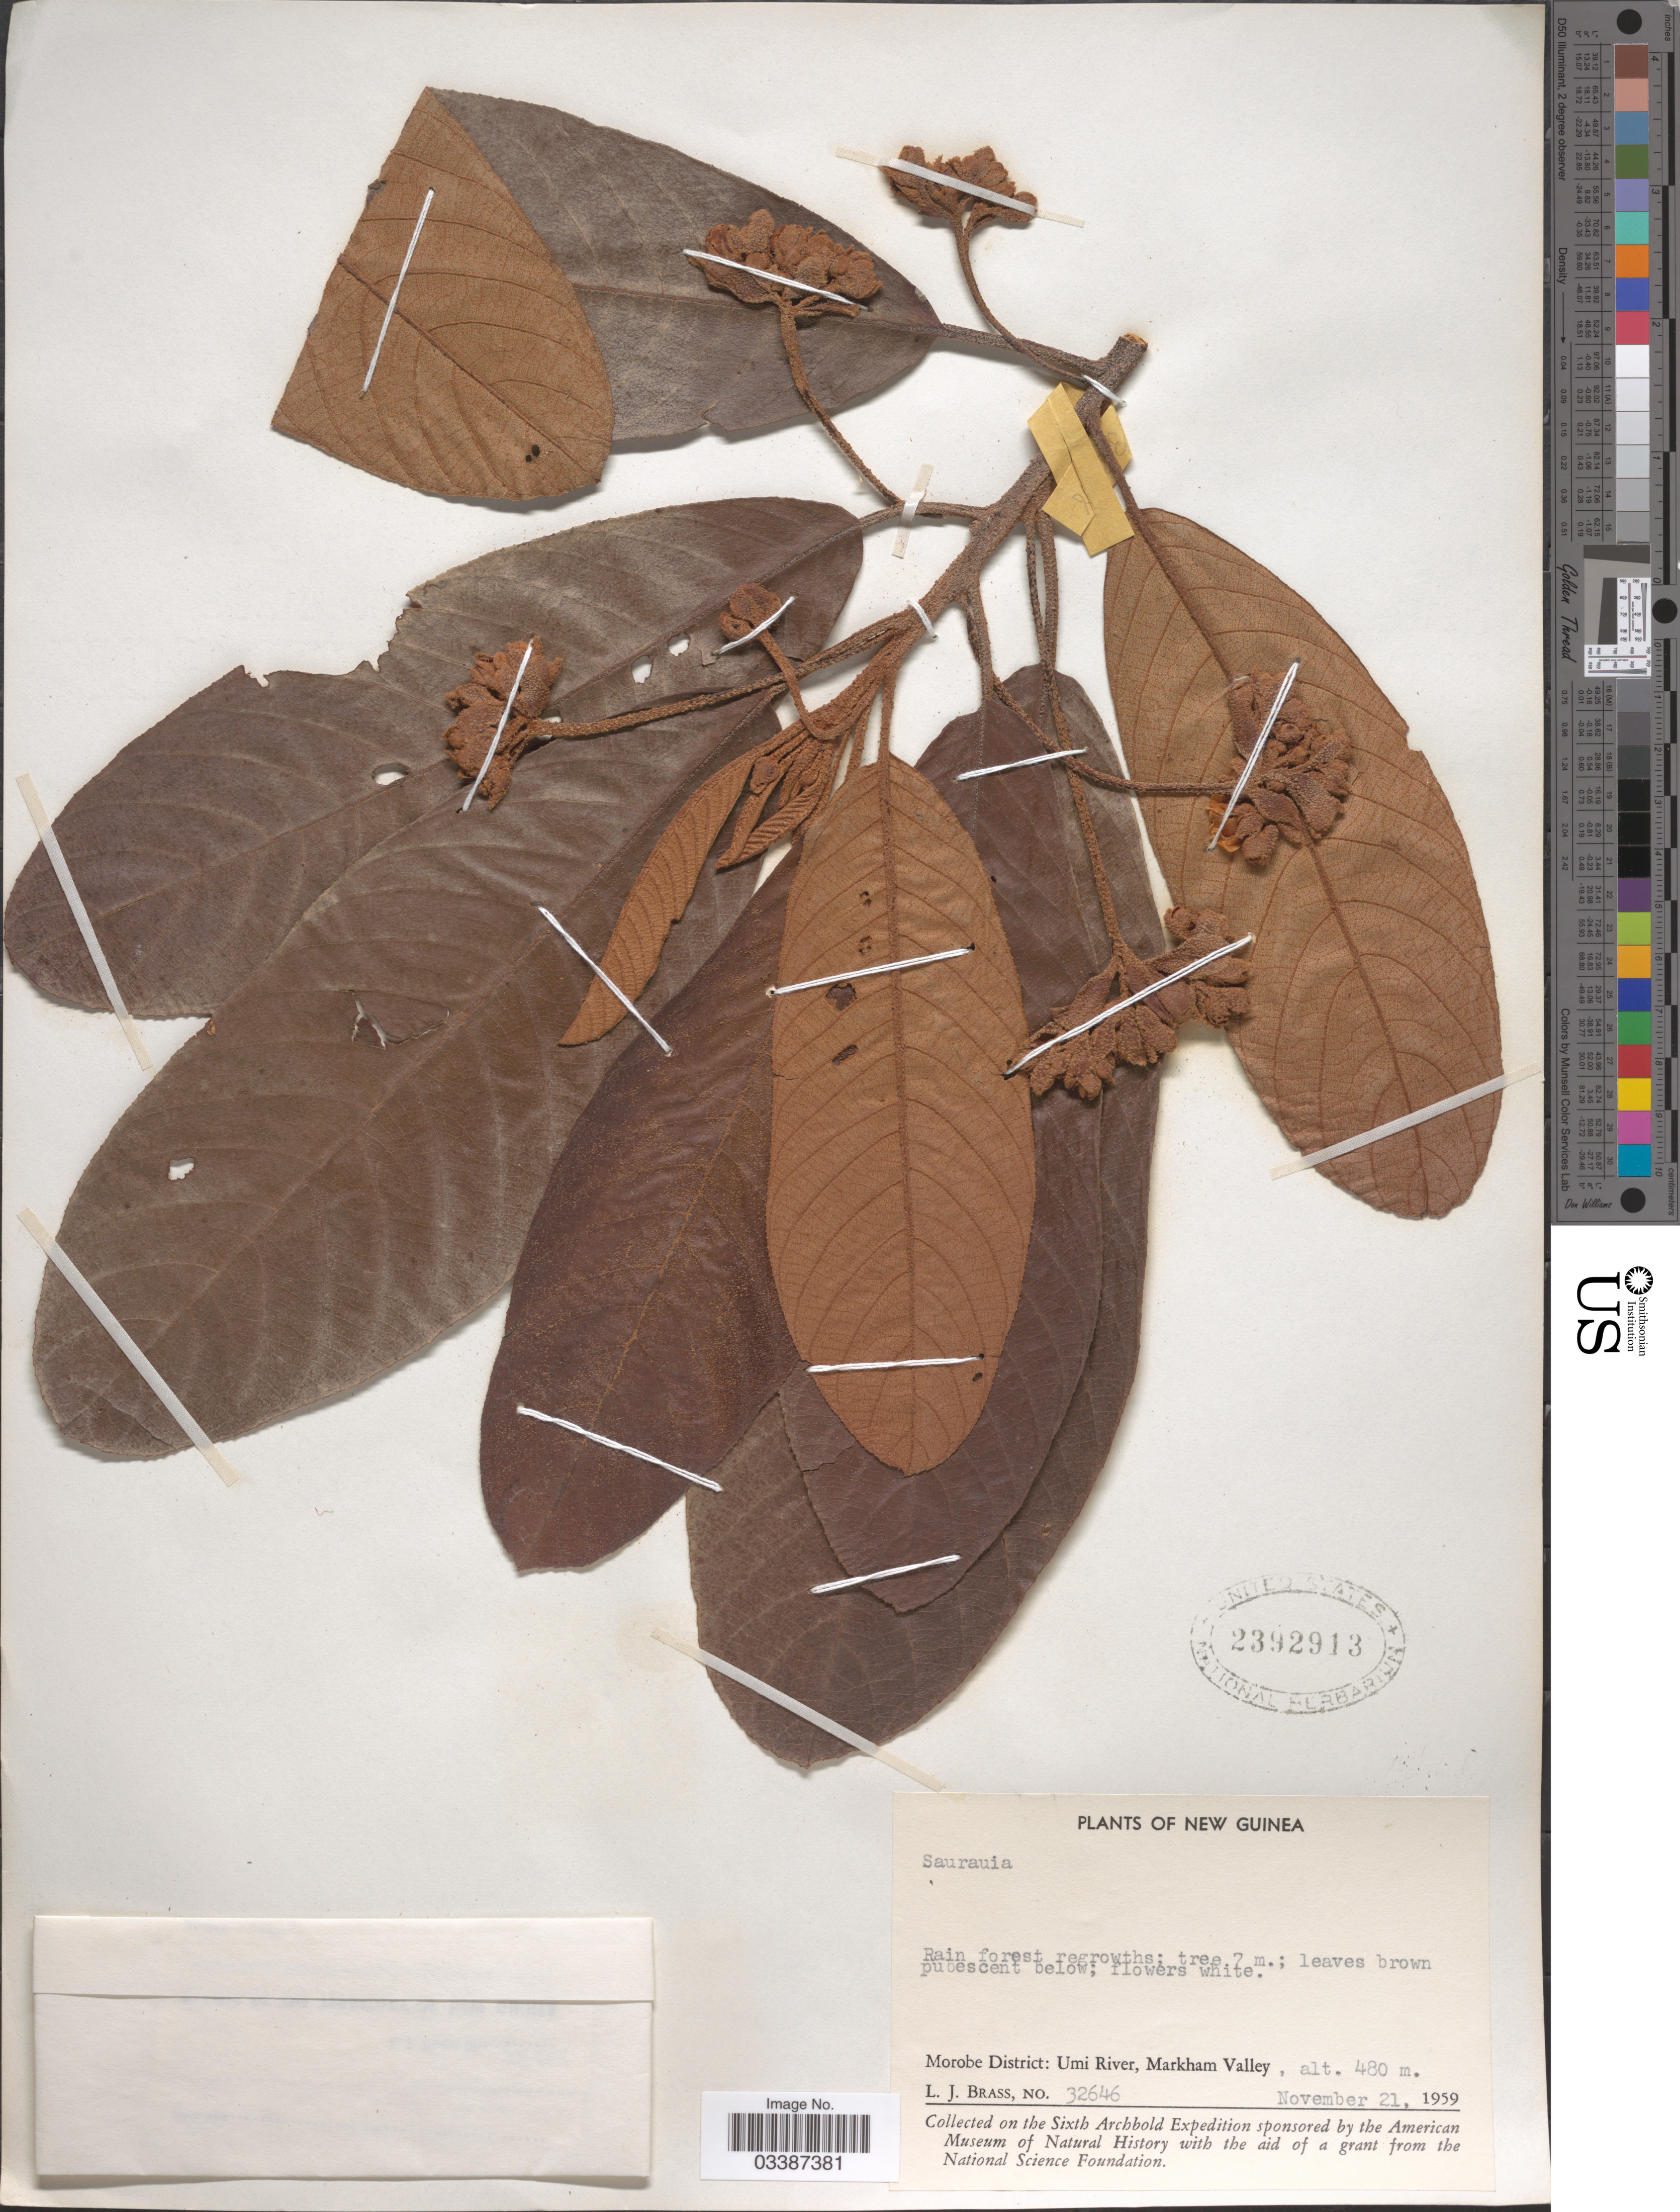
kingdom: Plantae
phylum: Tracheophyta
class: Magnoliopsida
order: Ericales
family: Actinidiaceae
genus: Saurauia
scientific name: Saurauia sp.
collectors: L. J. Brass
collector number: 32646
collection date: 1959-11-21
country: Papua New Guinea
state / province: Morobe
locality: New Guinea. Morobe District: Umi River, Markham Valley.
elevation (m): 480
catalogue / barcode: US 2392913